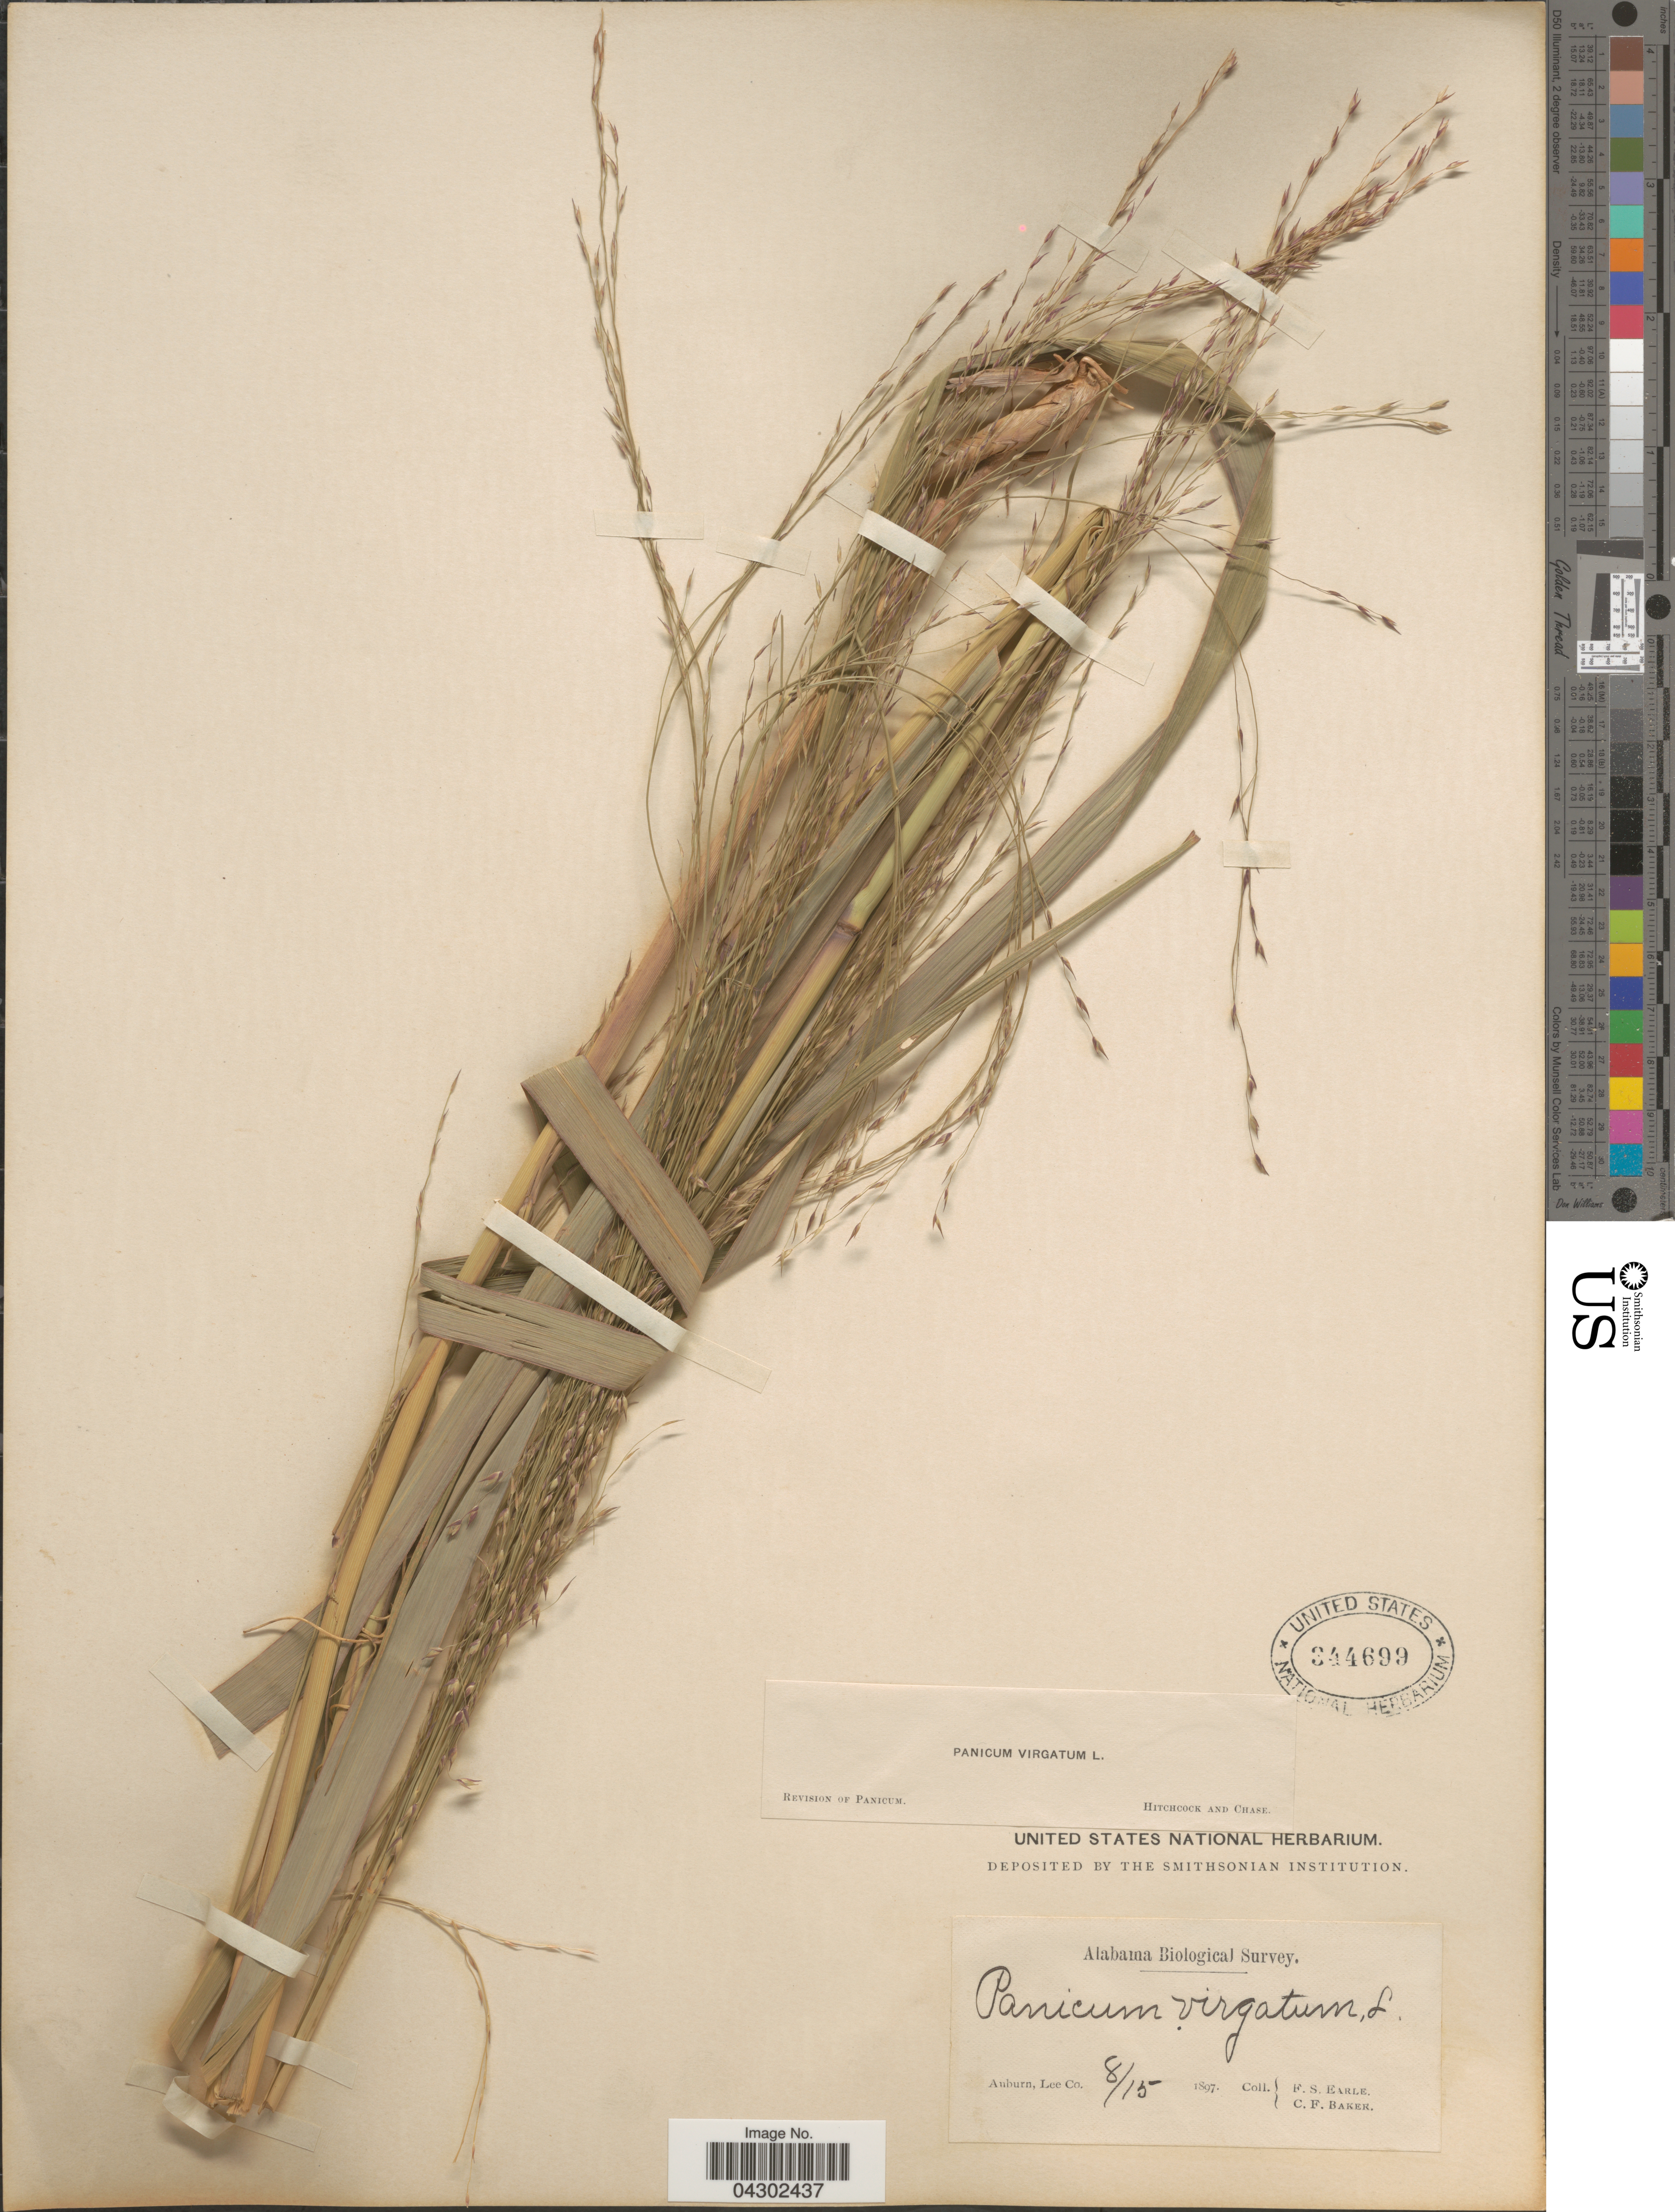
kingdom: Plantae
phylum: Tracheophyta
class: Liliopsida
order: Poales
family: Poaceae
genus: Panicum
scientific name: Panicum virgatum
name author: L.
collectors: F. S. Earle & C. F. Baker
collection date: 1897-08-15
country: United States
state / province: Alabama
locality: Alabama Biological Survey. Auburn, Lee Co.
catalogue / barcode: US 344699